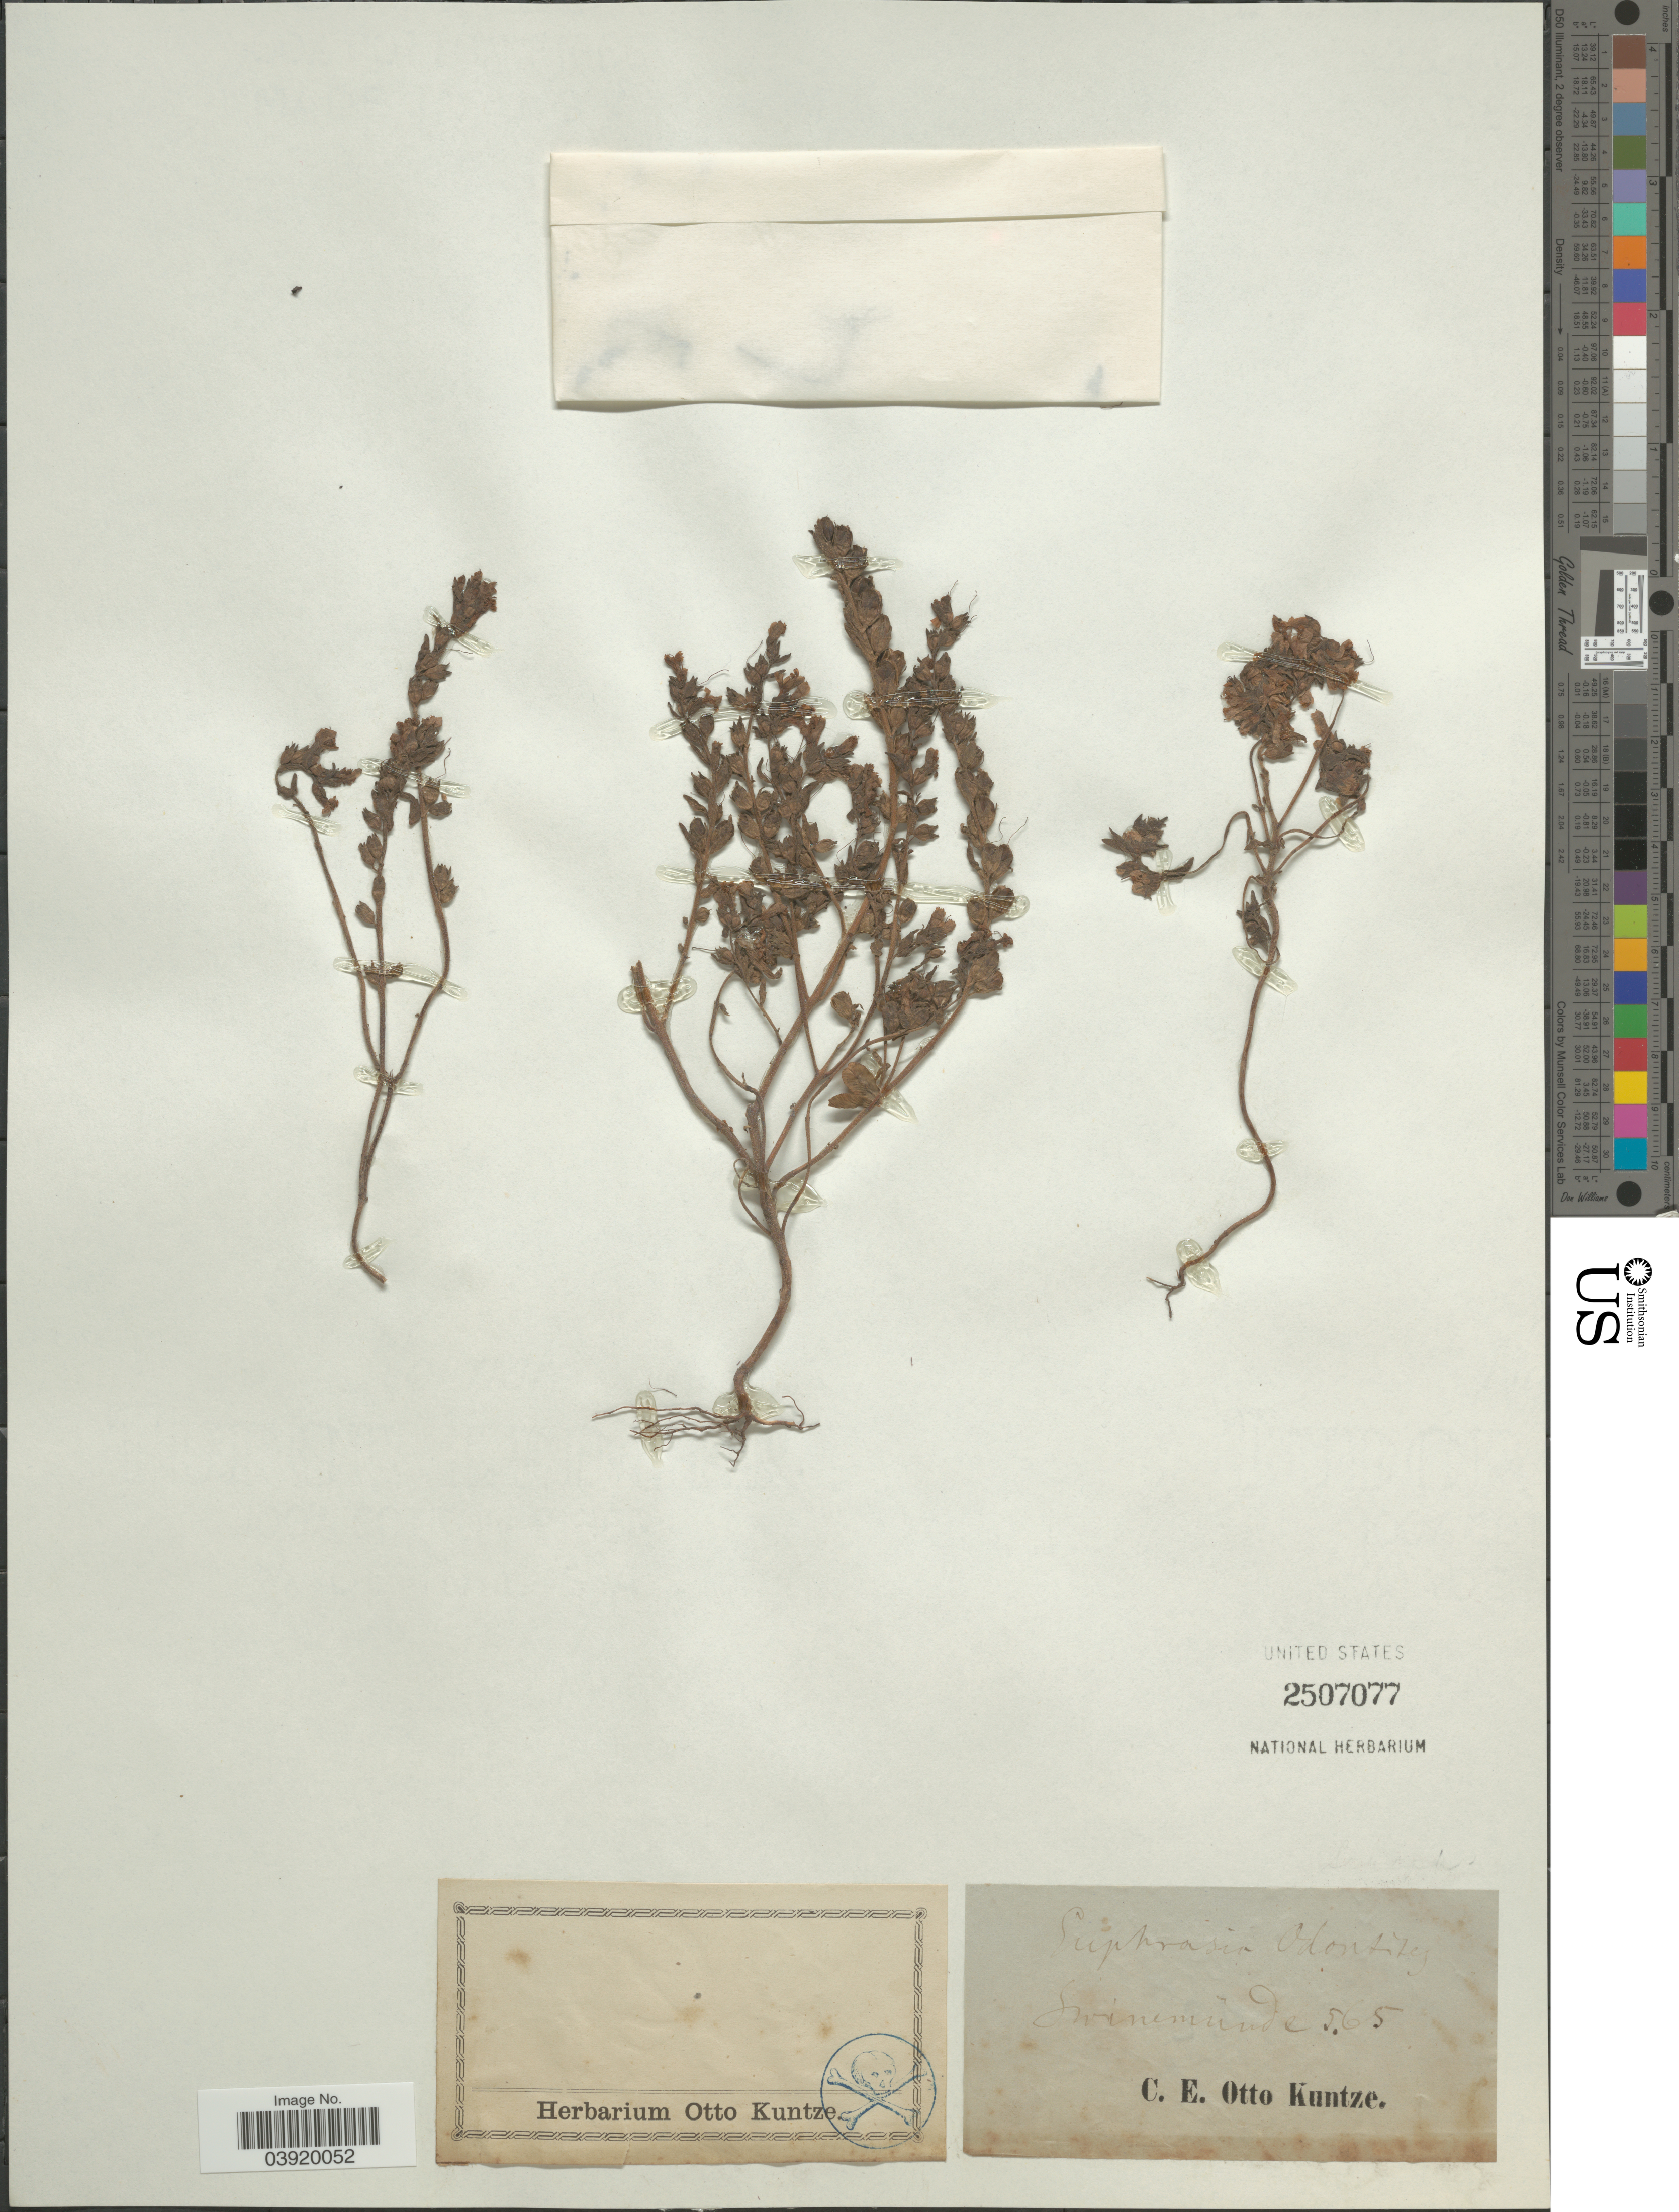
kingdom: Plantae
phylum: Tracheophyta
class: Magnoliopsida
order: Lamiales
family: Orobanchaceae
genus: Odontites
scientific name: Odontites vulgaris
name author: Moench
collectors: C.E.O. Kuntze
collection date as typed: Transcribed d/m/y: /5/65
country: Poland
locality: Swinemünde.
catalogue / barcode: US 2507077